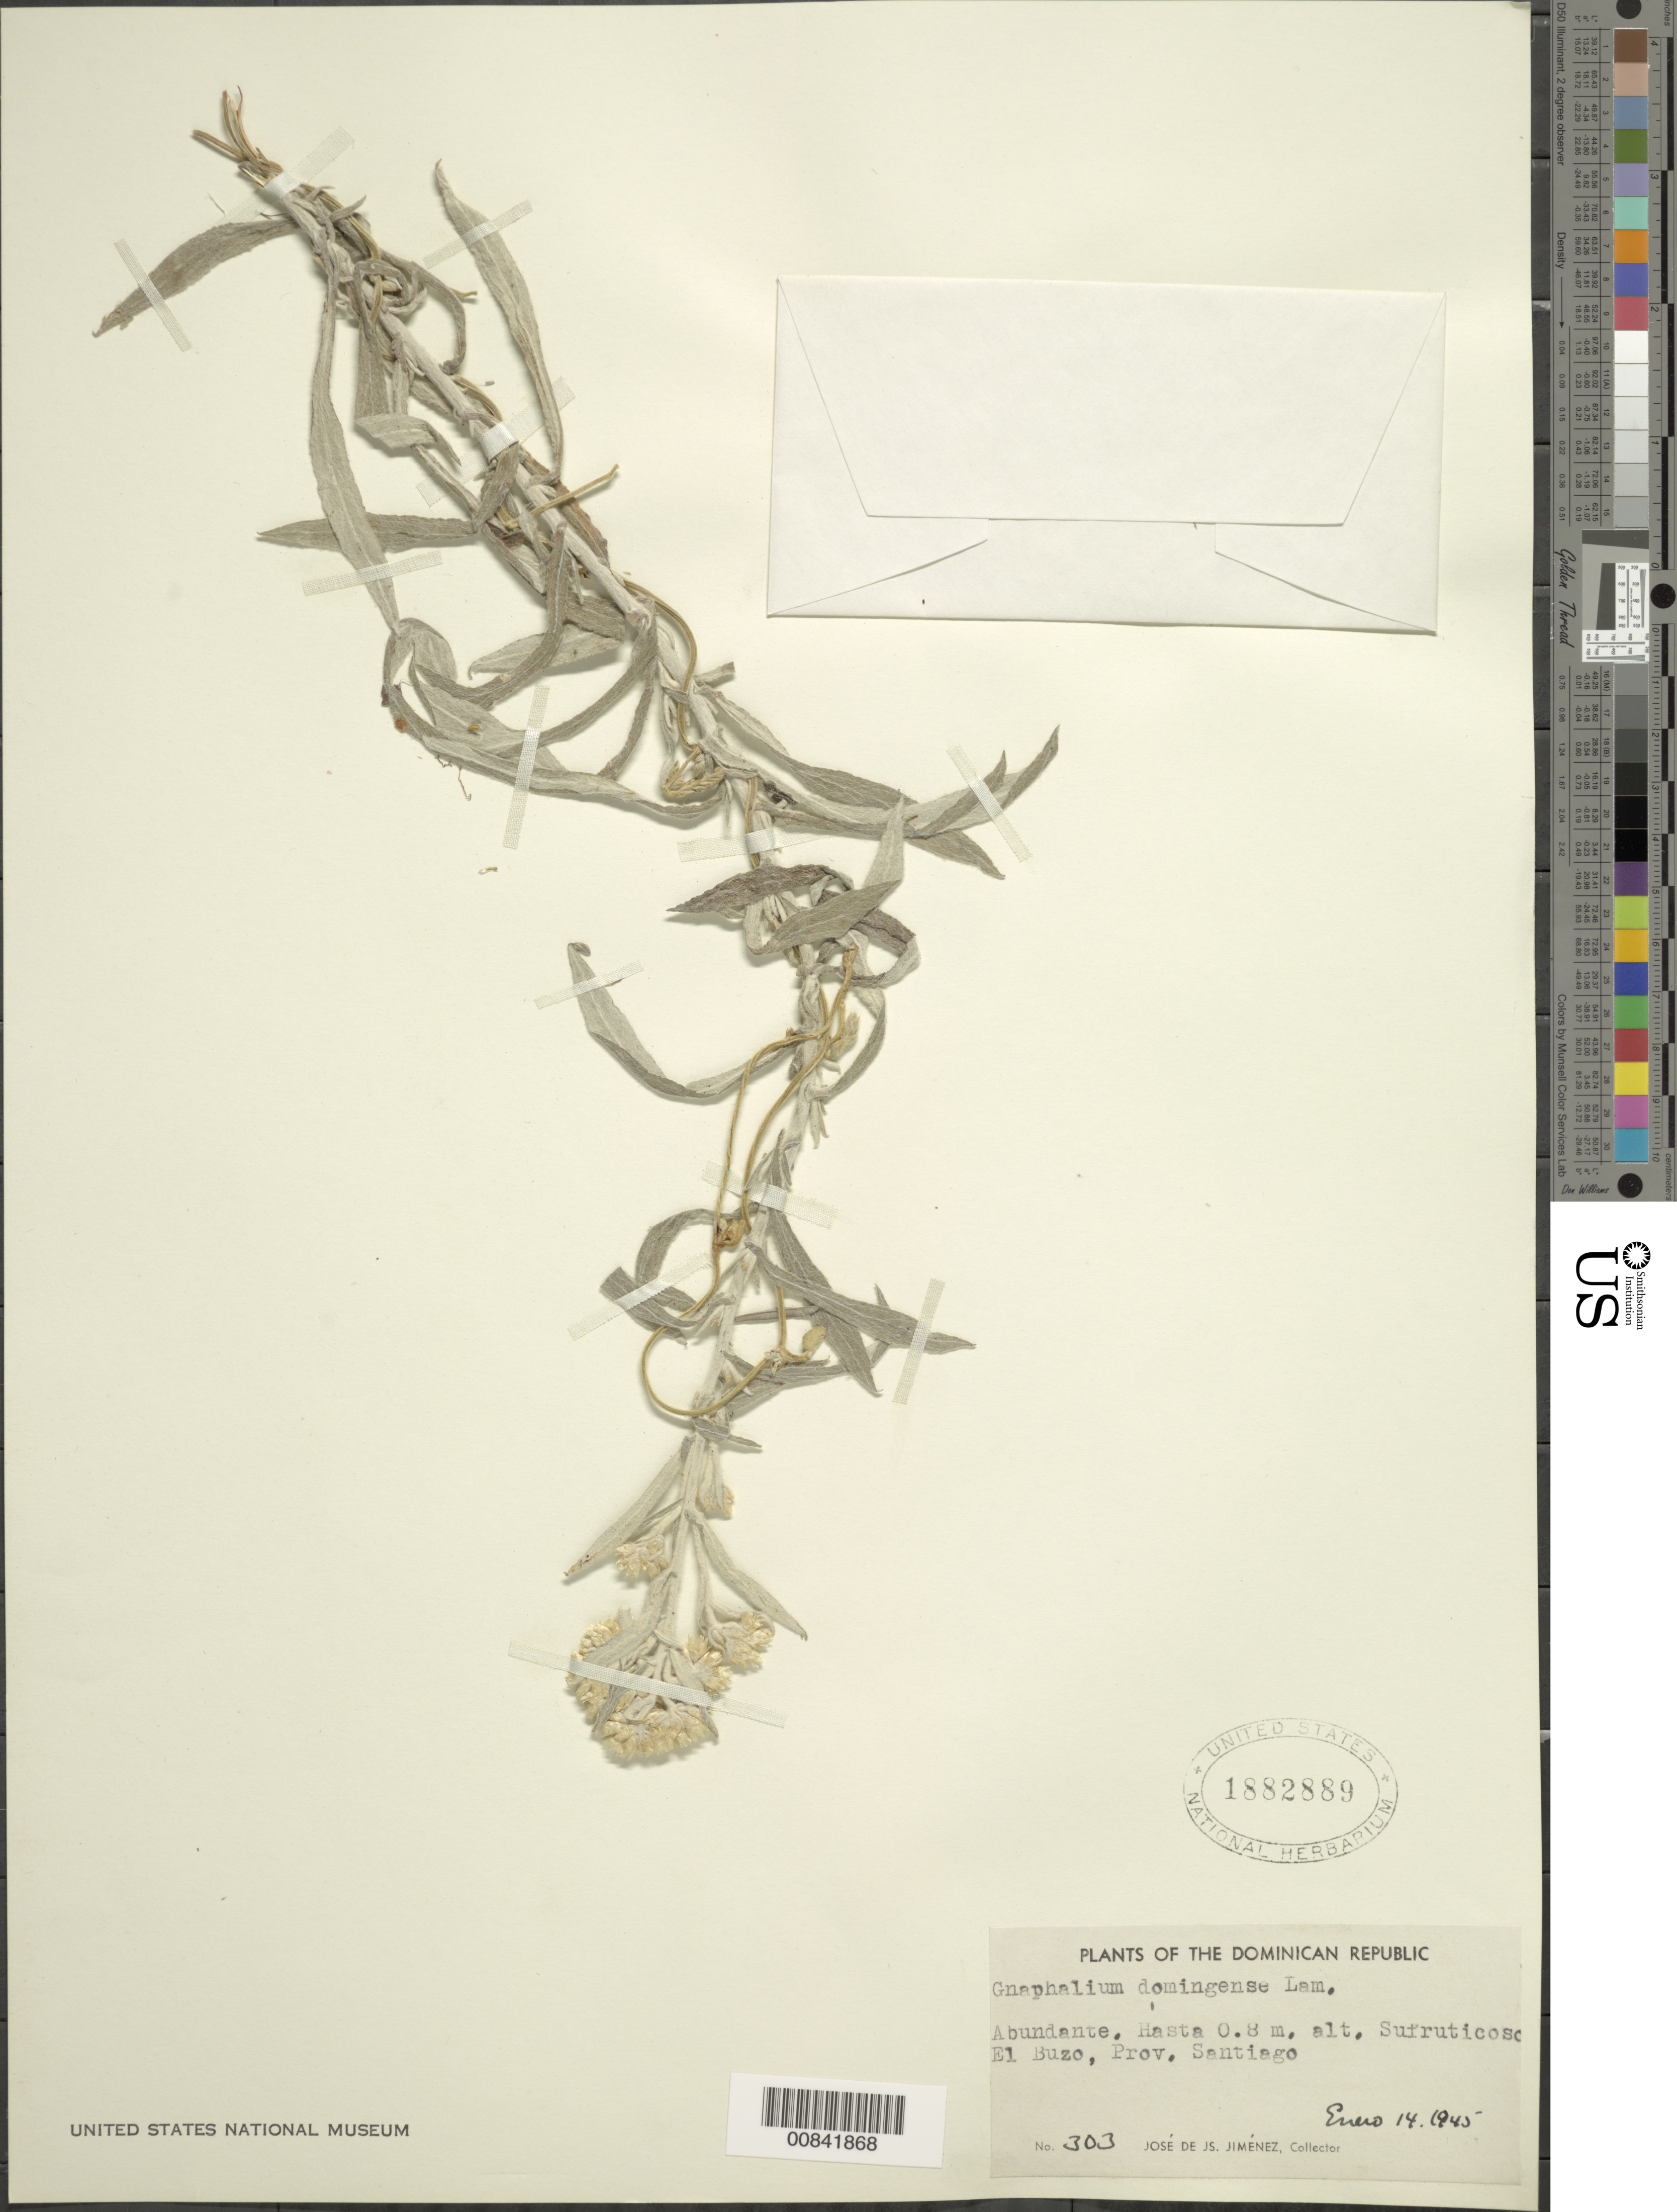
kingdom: Plantae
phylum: Tracheophyta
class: Magnoliopsida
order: Asterales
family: Asteraceae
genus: Pseudognaphalium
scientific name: Pseudognaphalium domingense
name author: (Lam.) Anderb.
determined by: Nesom, Guy L.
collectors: J. J. Jiménez Almonte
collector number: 303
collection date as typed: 14 Jan 1945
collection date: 1945-01-14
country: Dominican Republic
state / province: Santiago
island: Hispaniola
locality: El Buzo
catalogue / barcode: US 1882889